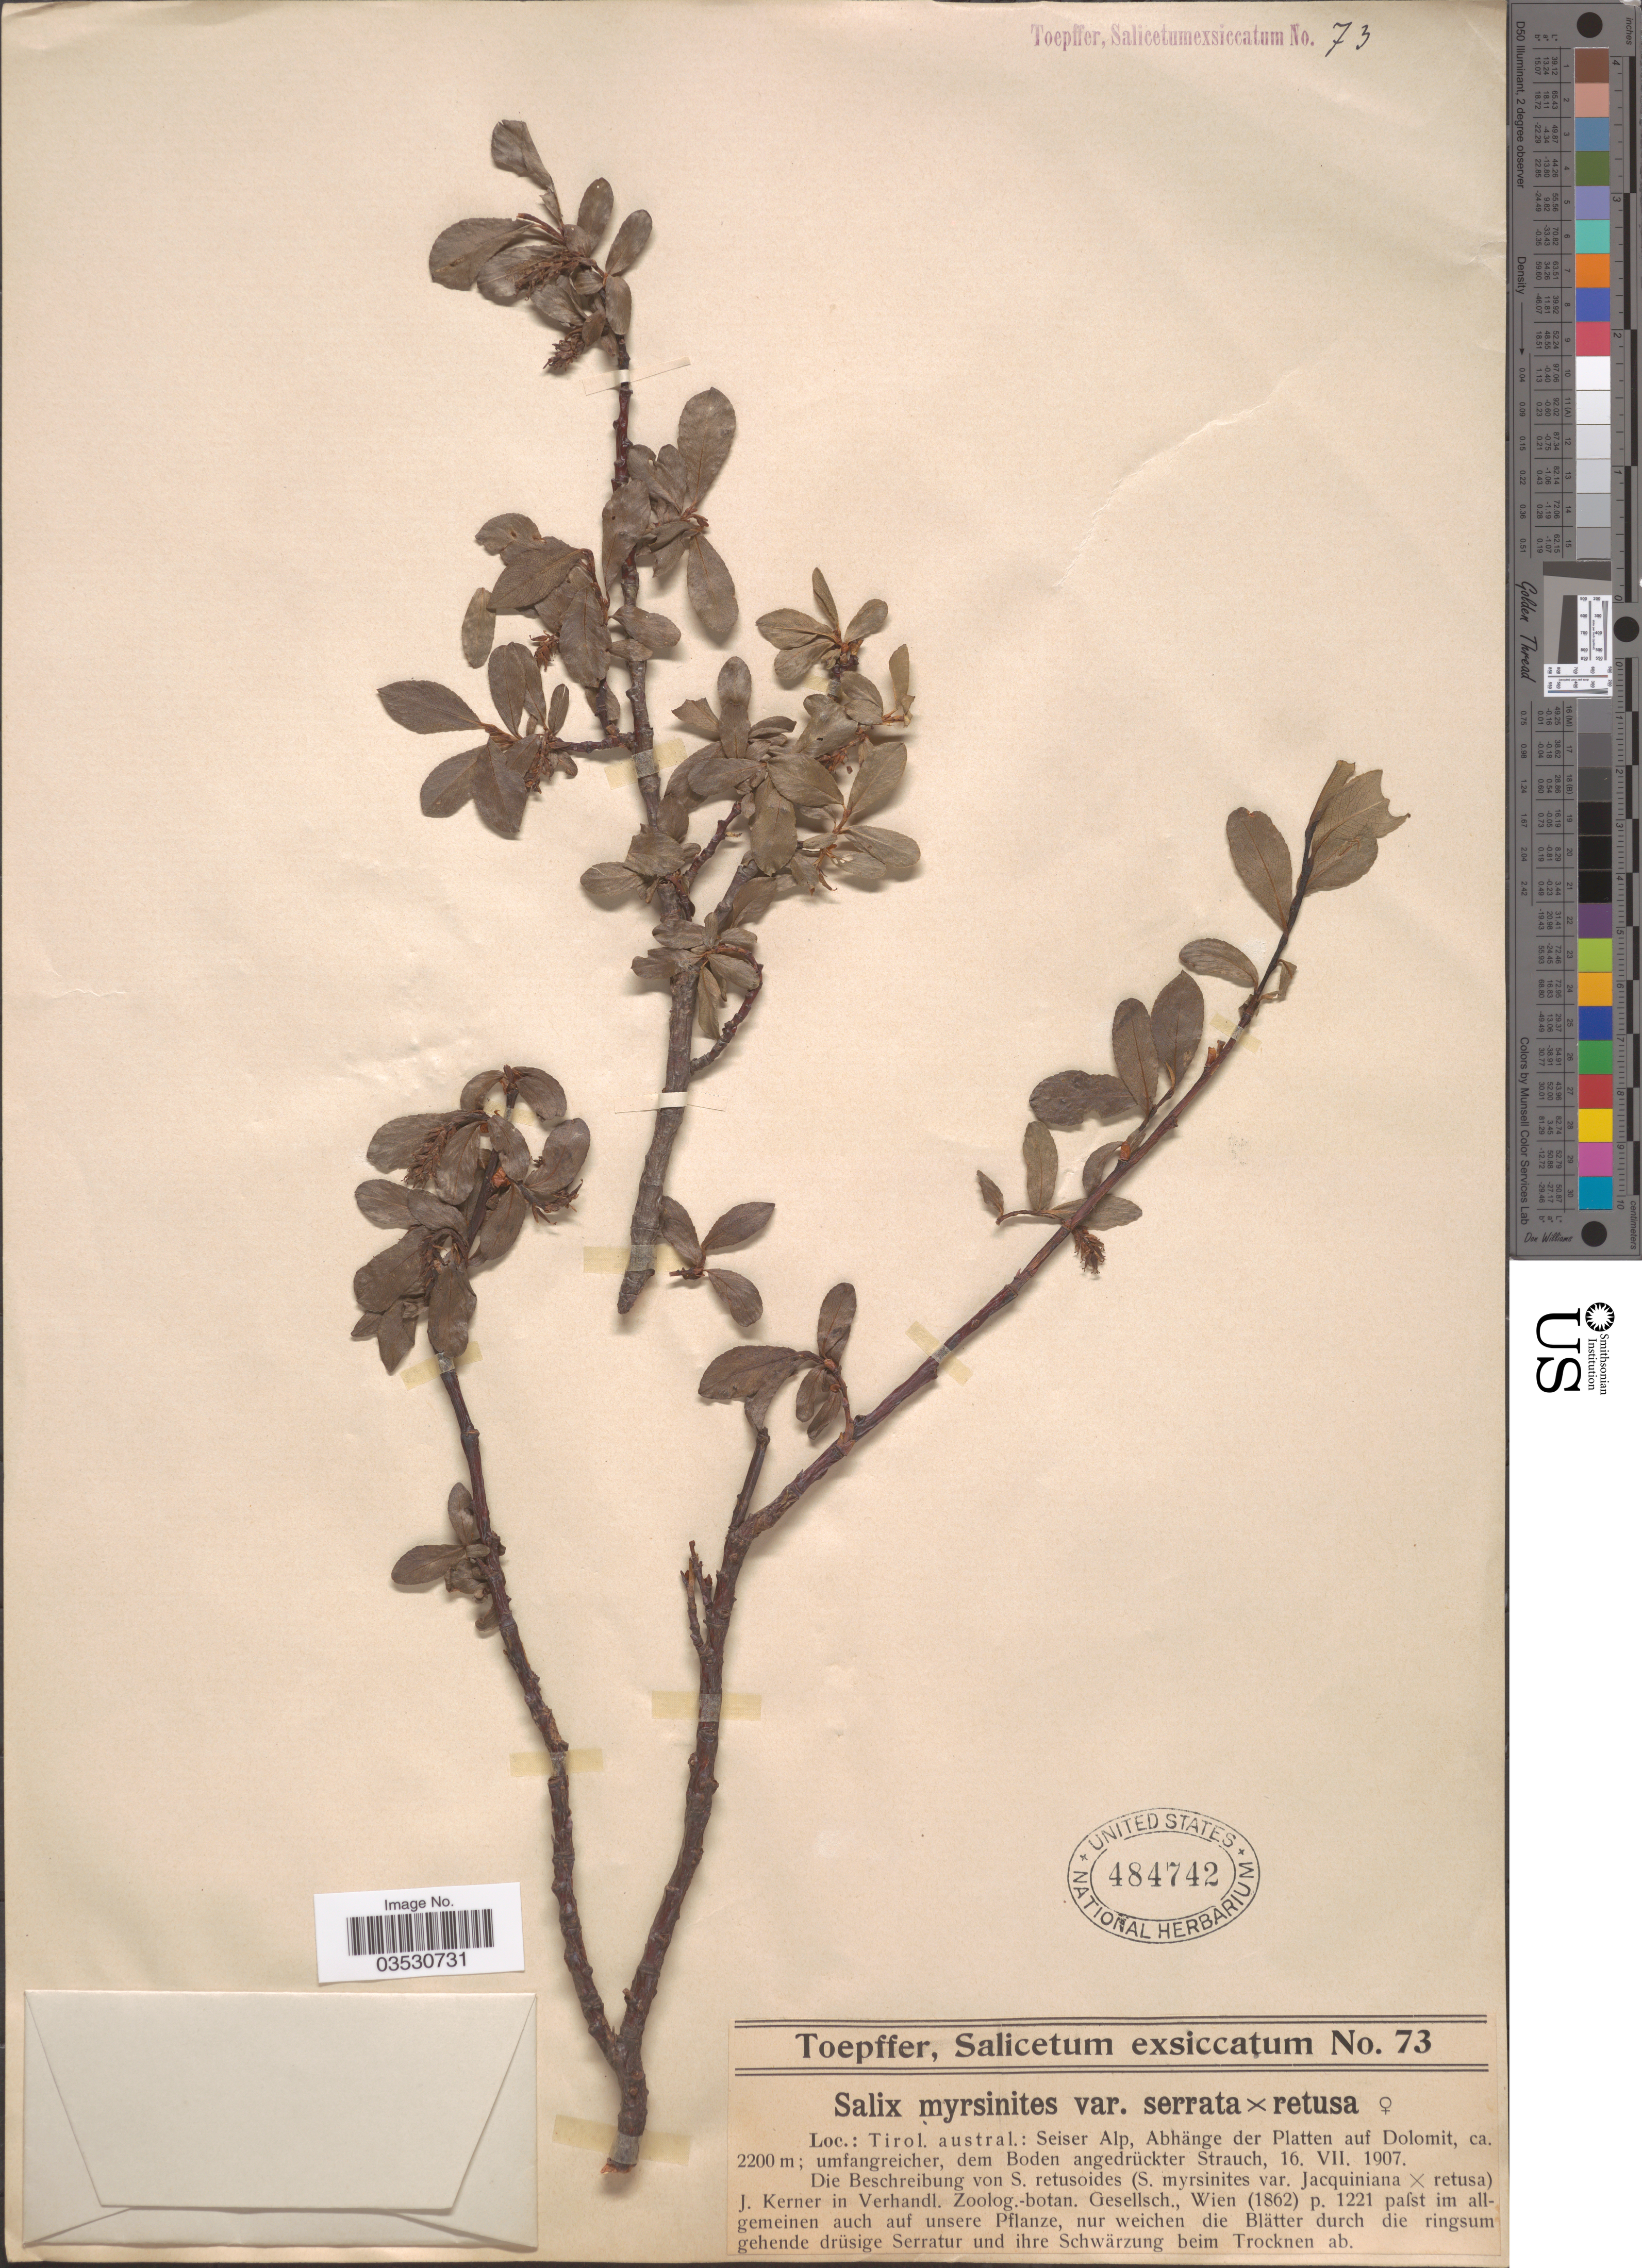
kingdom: Plantae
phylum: Tracheophyta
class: Magnoliopsida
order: Malpighiales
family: Salicaceae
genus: Salix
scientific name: Salix myrsinites var. serrata x S. retusa L.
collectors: A. Toepffer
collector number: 73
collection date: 1907-07-16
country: Austria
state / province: Tirol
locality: Seiser Alp, Abhänge der Platten auf Dolomit.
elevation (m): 2200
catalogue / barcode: US 484742